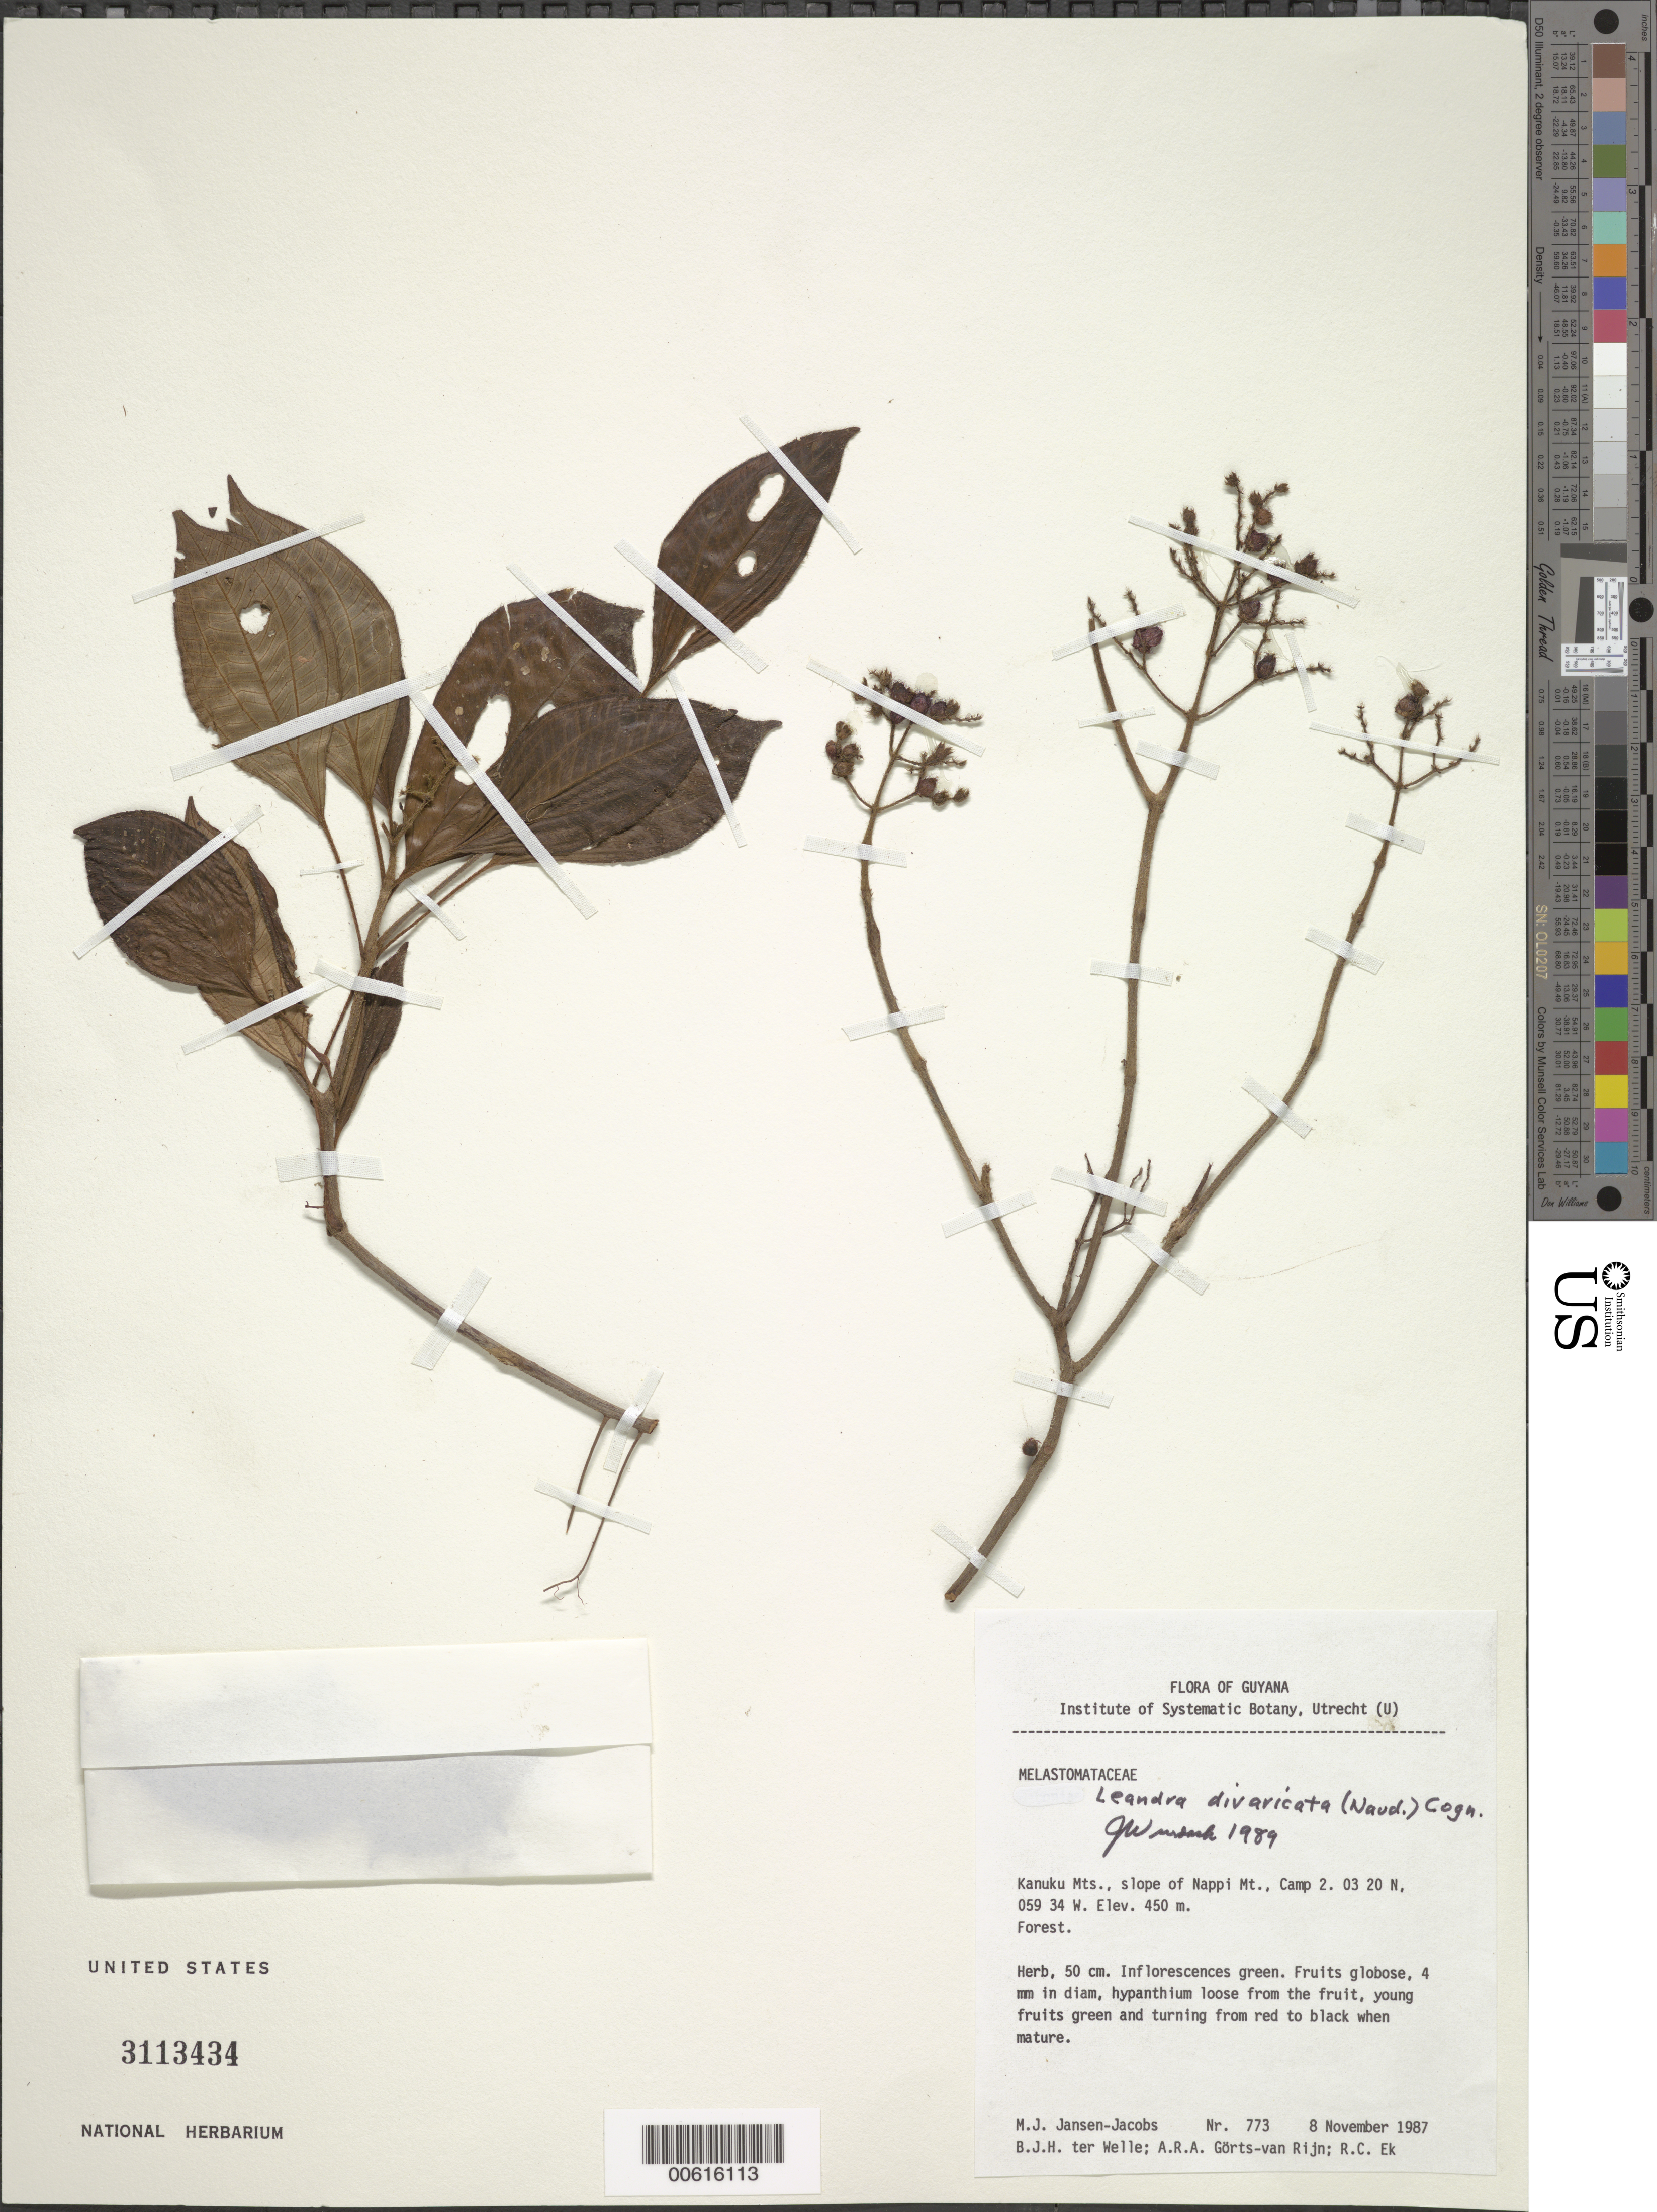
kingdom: Plantae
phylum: Tracheophyta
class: Magnoliopsida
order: Myrtales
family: Melastomataceae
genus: Leandra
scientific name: Leandra divaricata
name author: (Naudin) Cogn.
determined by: Wurdack, John J., (US), US (UNITED STATES)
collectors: M. J. Jansen-Jacobs, B. Welle, A. .R. A. Görts-van Rijn & R. C. Ek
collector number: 773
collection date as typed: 8-Nov-87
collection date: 1987-11-08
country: Guyana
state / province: U. Takutu-U. Essequibo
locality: Kanuku Mts., slope of Nappi Mt., camp 2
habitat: Forest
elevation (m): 450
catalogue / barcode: US 3113434